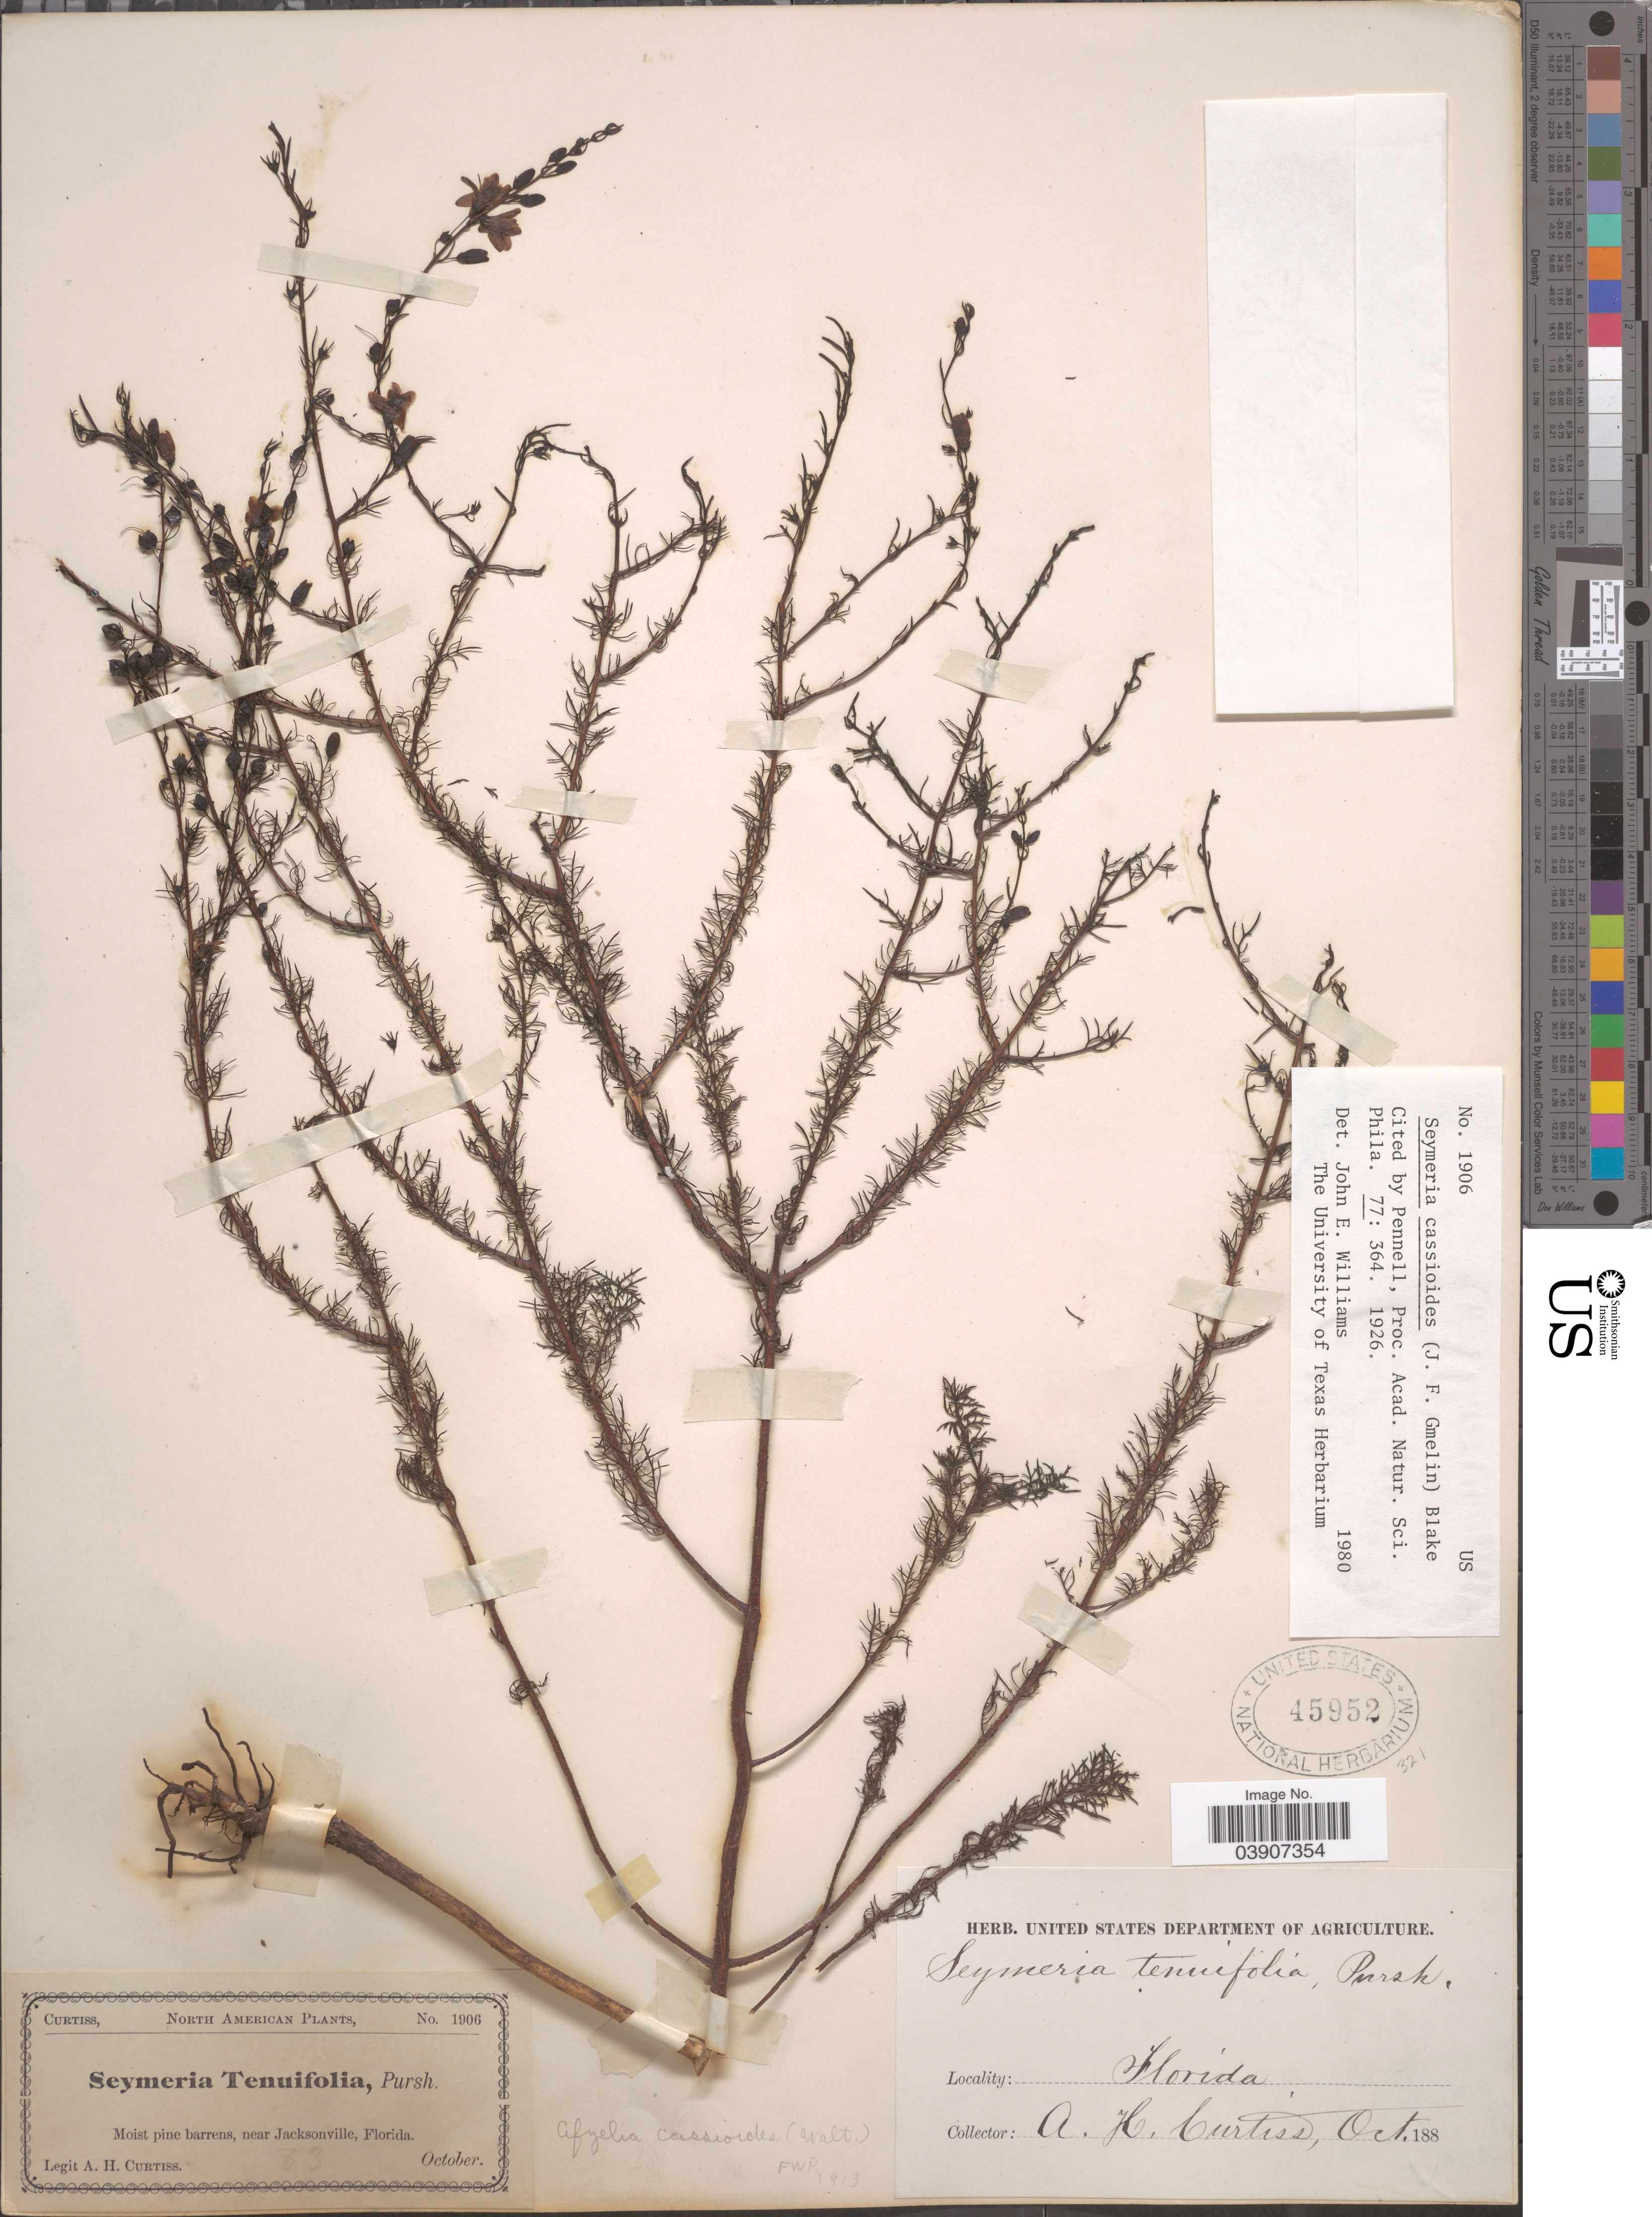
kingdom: Plantae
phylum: Tracheophyta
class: Magnoliopsida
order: Lamiales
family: Orobanchaceae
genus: Seymeria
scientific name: Seymeria cassioides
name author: (J.F. Gmel.) S.F. Blake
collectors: A. H. Curtiss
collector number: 1906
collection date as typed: Oct. 188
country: United States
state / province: Florida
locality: Moist pine barrens, near Jacksonville.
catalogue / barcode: US 45952